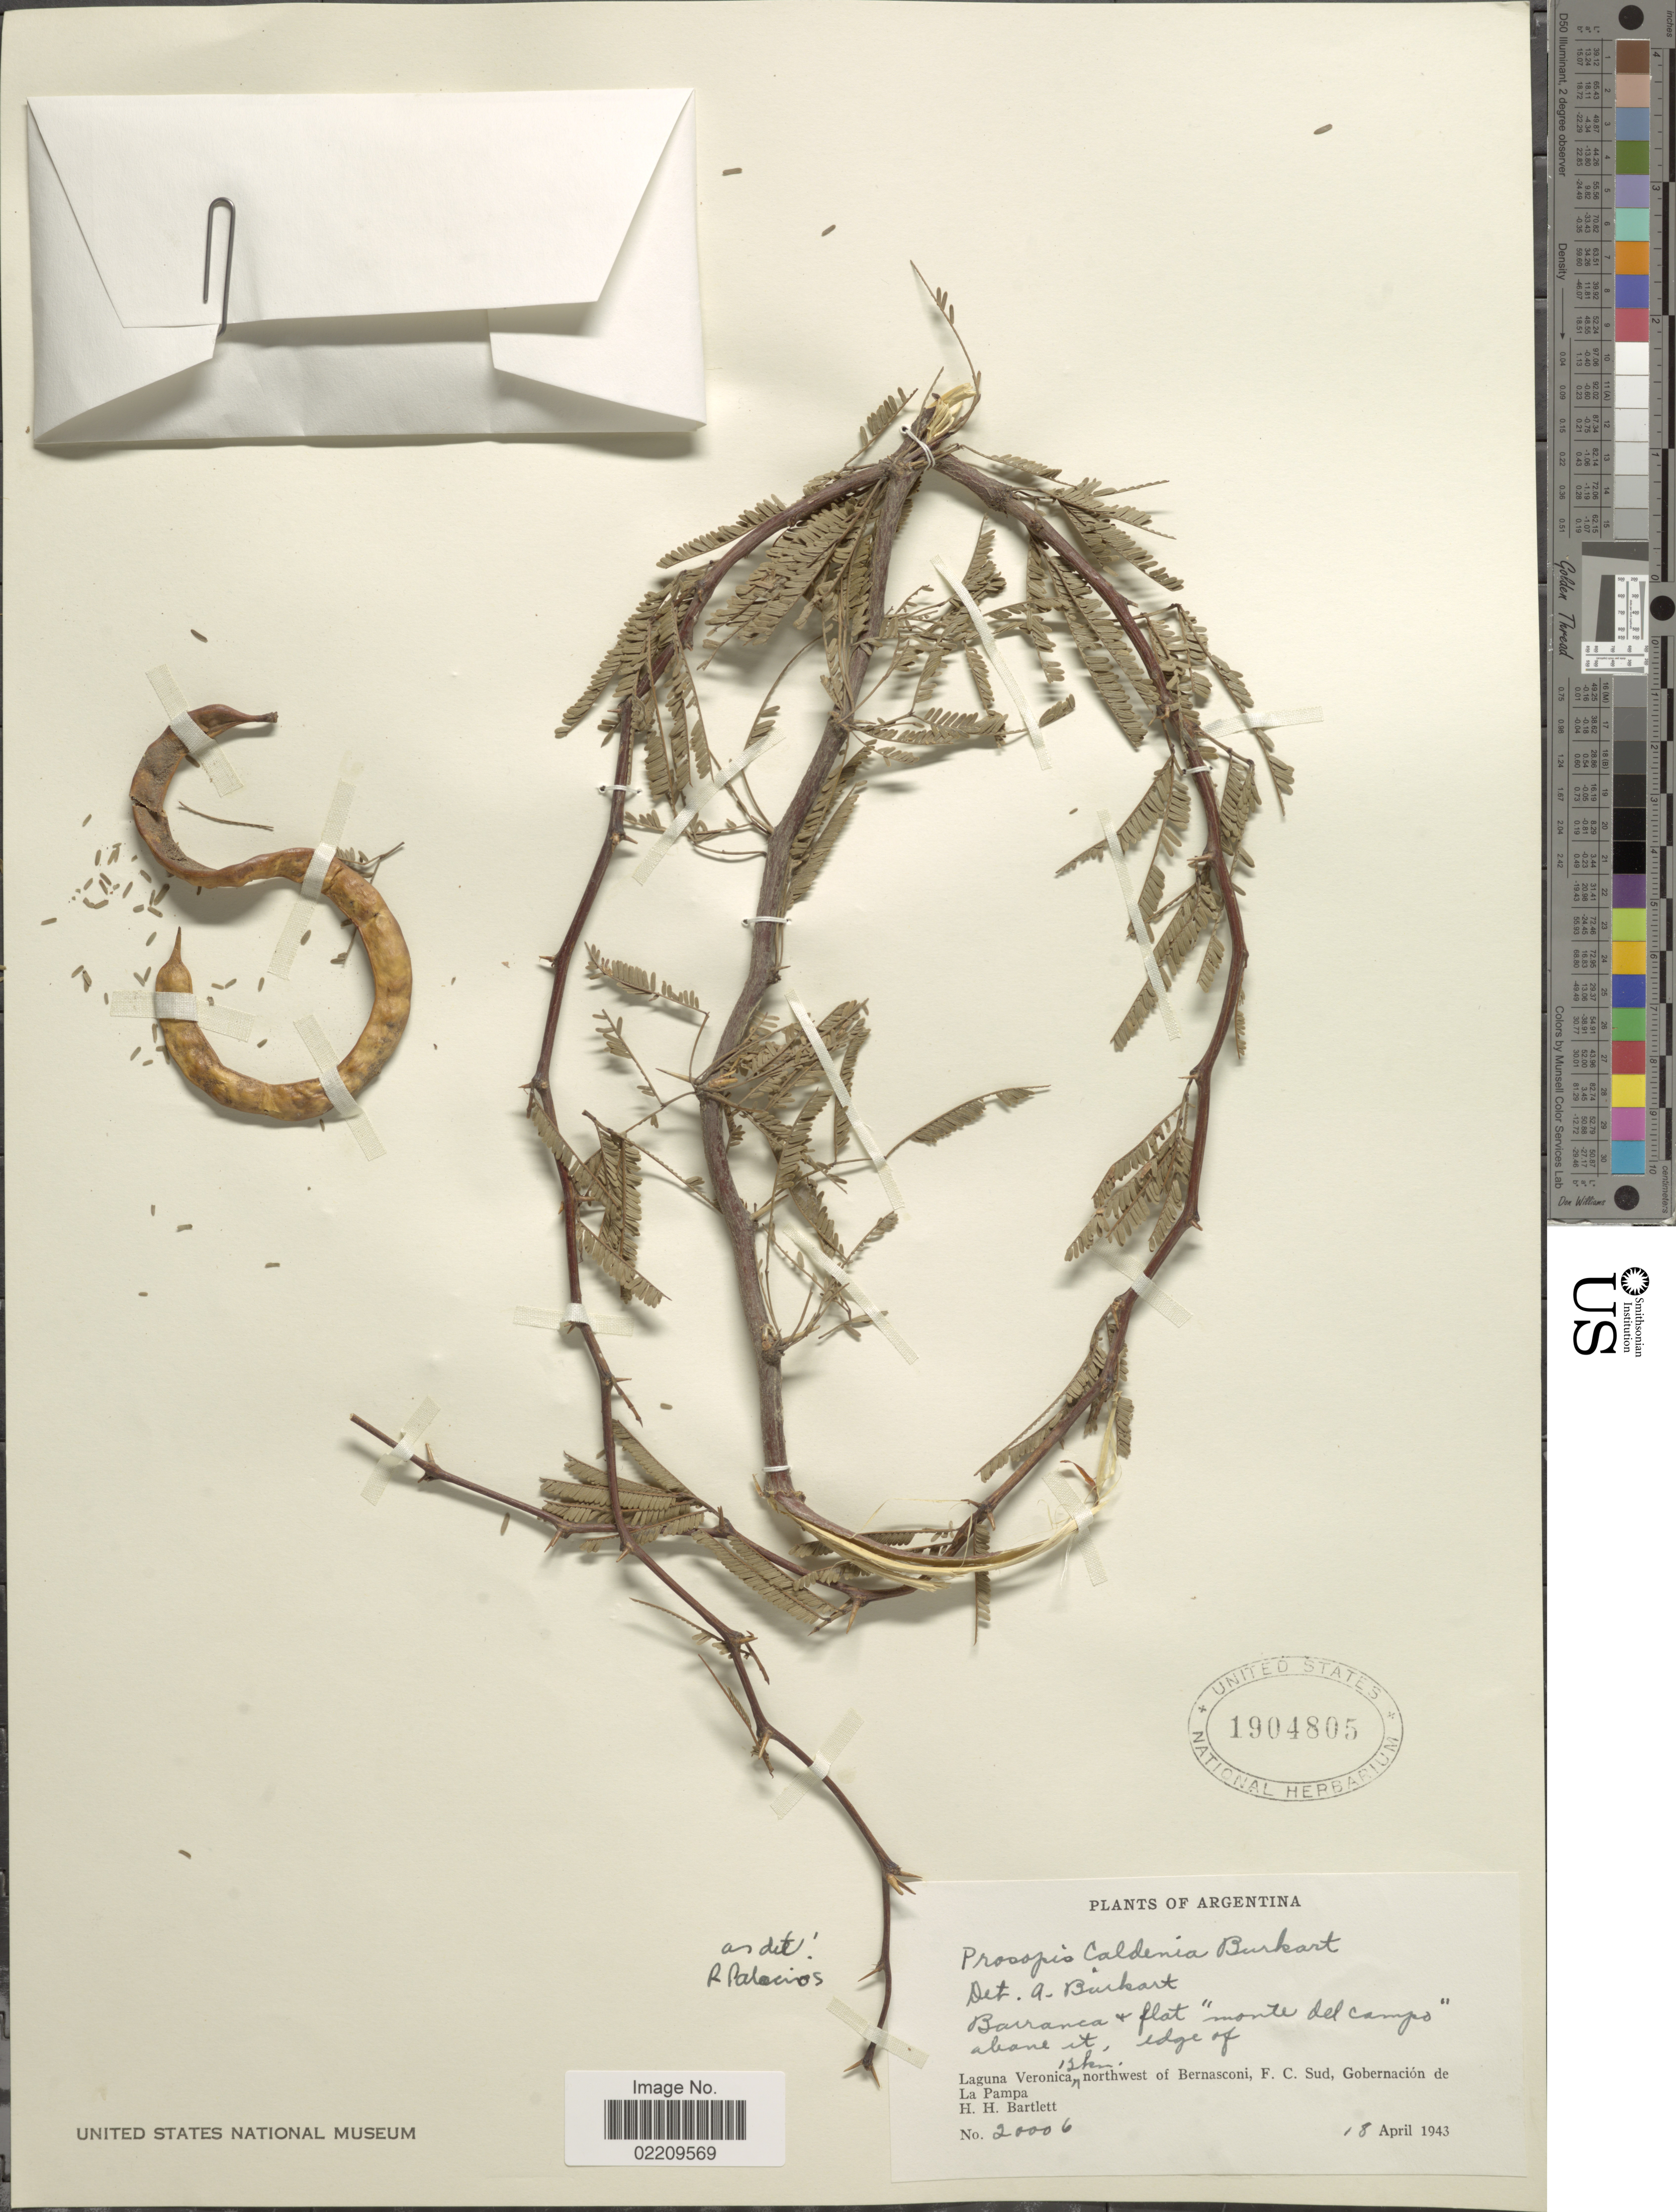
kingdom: Plantae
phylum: Tracheophyta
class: Magnoliopsida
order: Fabales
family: Fabaceae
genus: Neltuma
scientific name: Neltuma caldenia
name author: (Burkart) C. E. Hughes & G.P. Lewis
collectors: H. H. Bartlett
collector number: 20006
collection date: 1943-04-18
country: Argentina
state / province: La Pampa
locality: Barranca flat "monte del campo". above it, edge of LAguna Veronica, 12 km northwest of Bernasconi, F. C. Sud, Gobernacion de La Pampa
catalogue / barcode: US 1904805